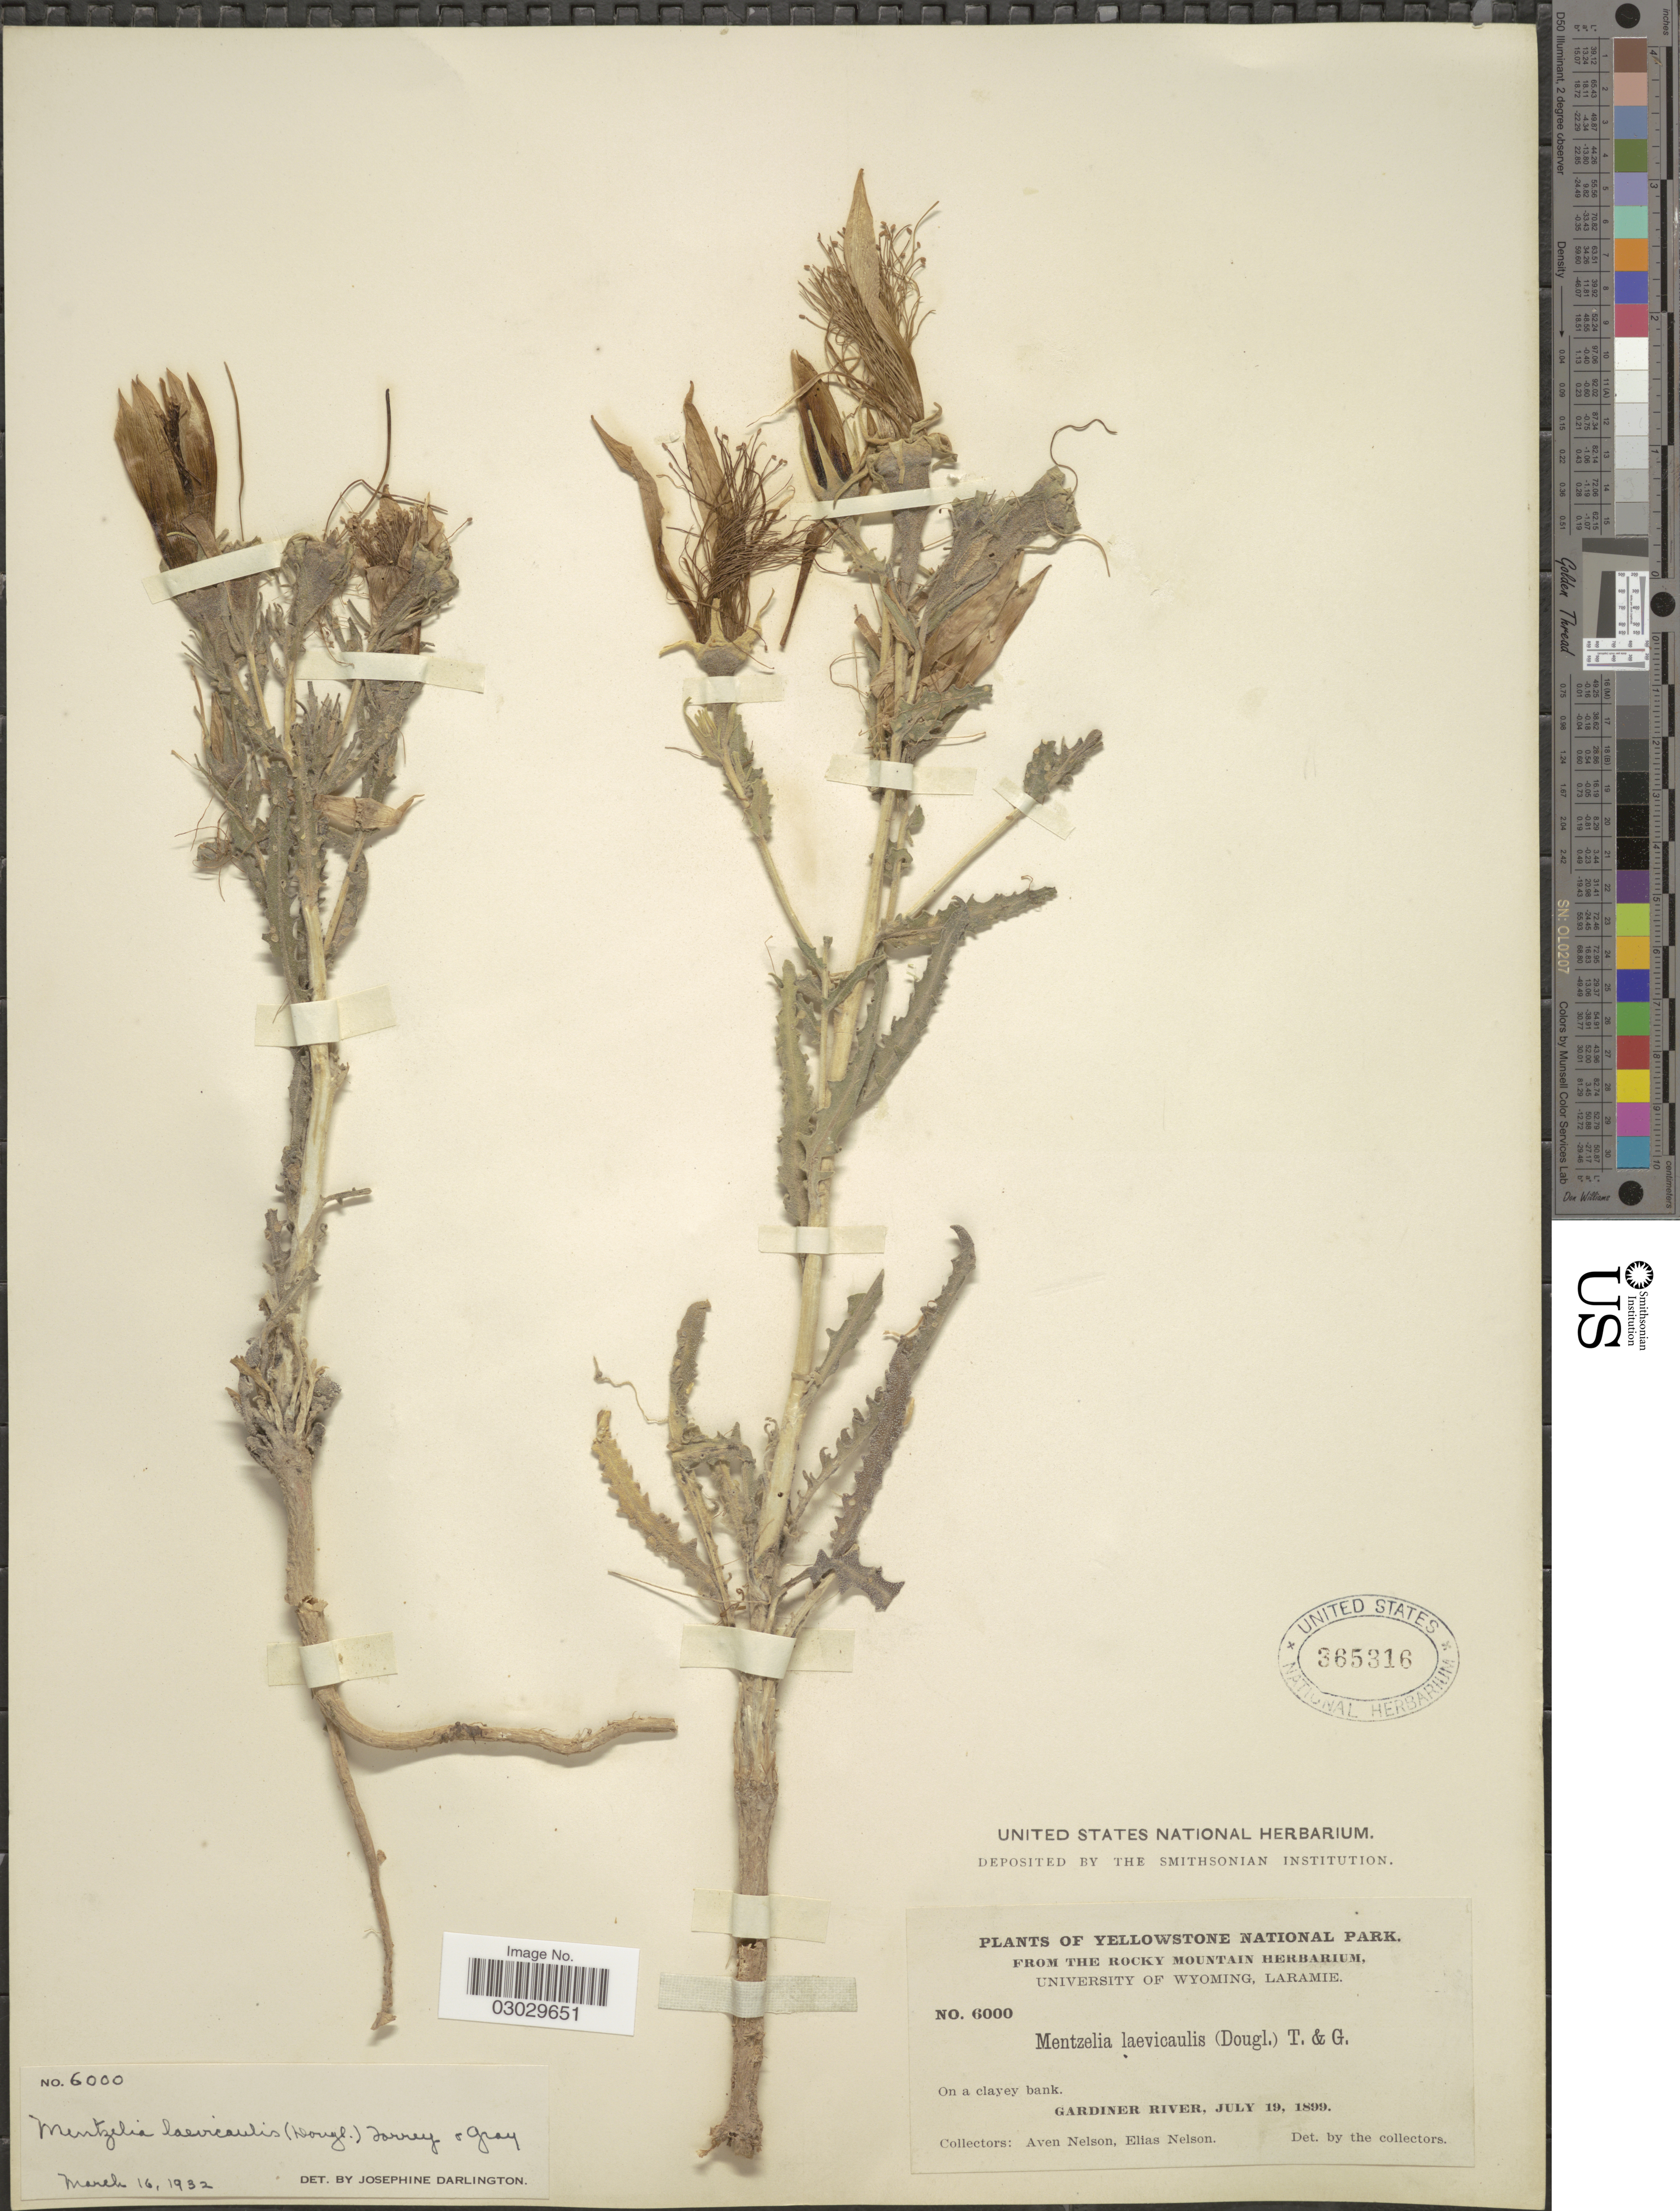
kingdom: Plantae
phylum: Tracheophyta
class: Magnoliopsida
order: Cornales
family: Loasaceae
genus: Mentzelia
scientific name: Mentzelia laevicaulis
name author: (Douglas ex Hook.) Torr. & A. Gray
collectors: A. Nelson & E. Nelson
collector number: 6000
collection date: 1899-07-19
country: United States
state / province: Montana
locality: Yellowstone National Park. Gardiner River.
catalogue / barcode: US 365316